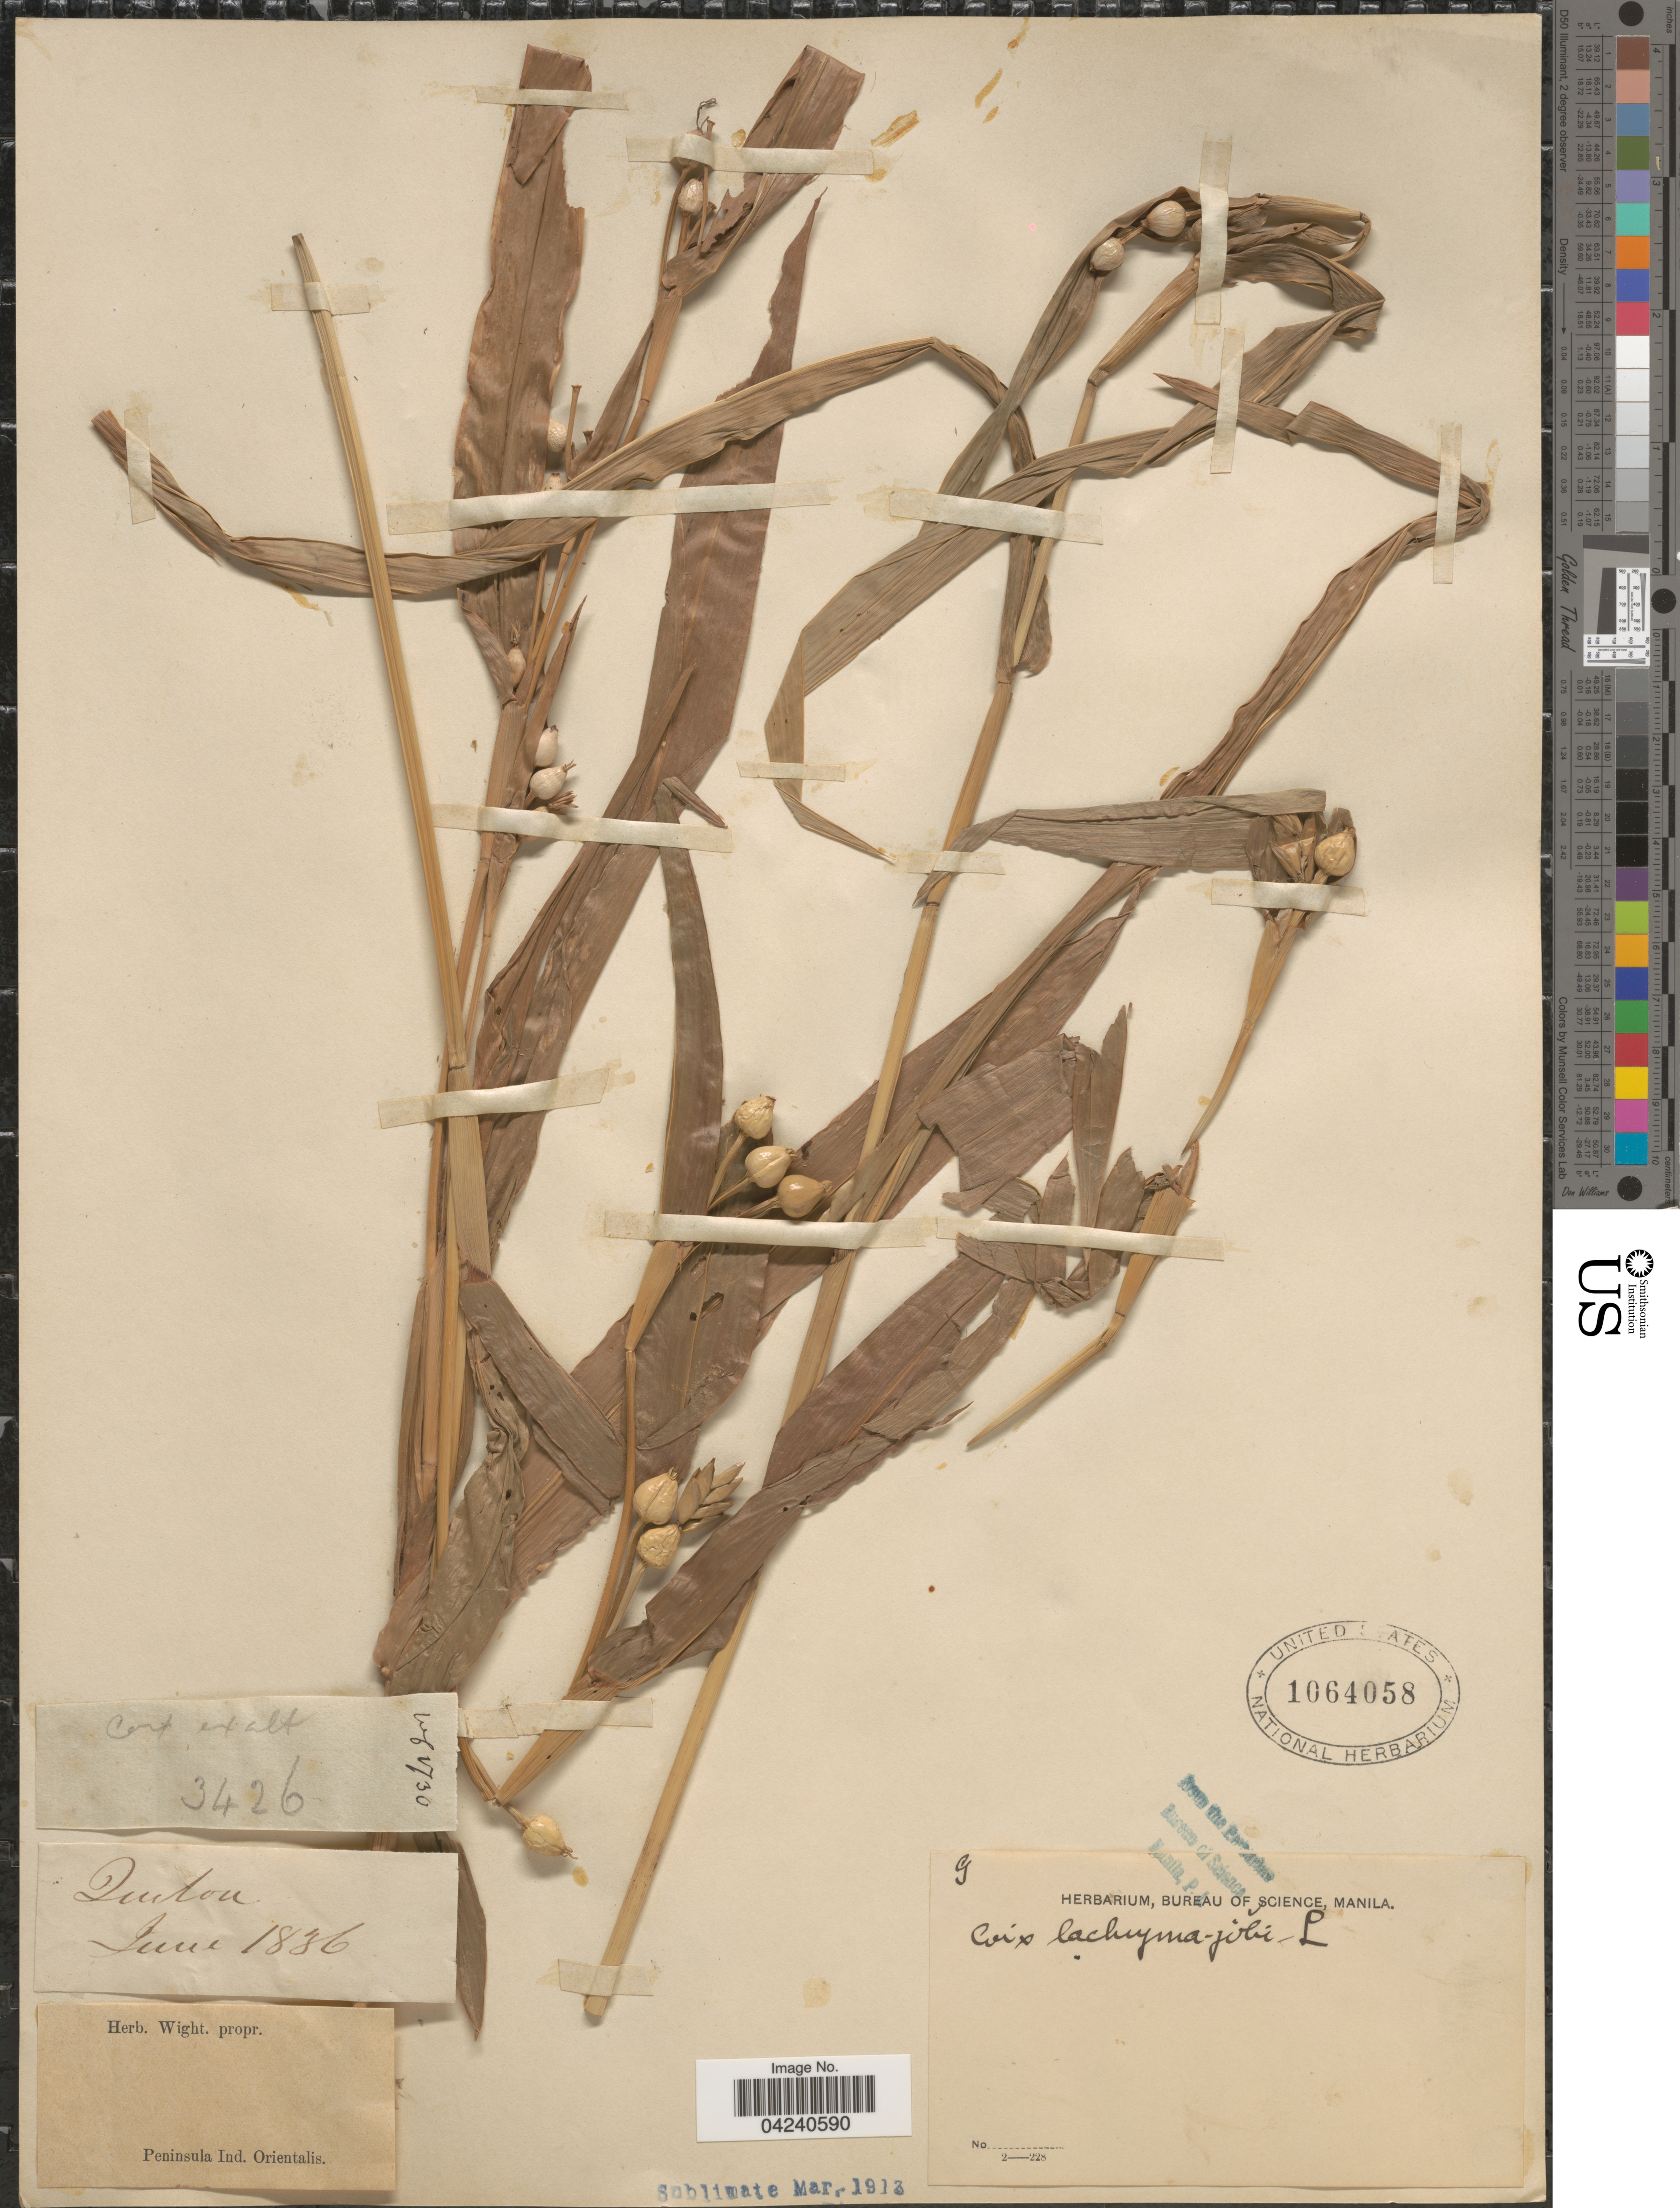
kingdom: Plantae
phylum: Tracheophyta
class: Liliopsida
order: Poales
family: Poaceae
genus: Coix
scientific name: Coix lacryma-jobi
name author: L.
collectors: ex Herb. Wight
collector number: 3426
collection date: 1836-06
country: India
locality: Quilon. Peninsula Ind. Orientalis.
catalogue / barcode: US 1064058